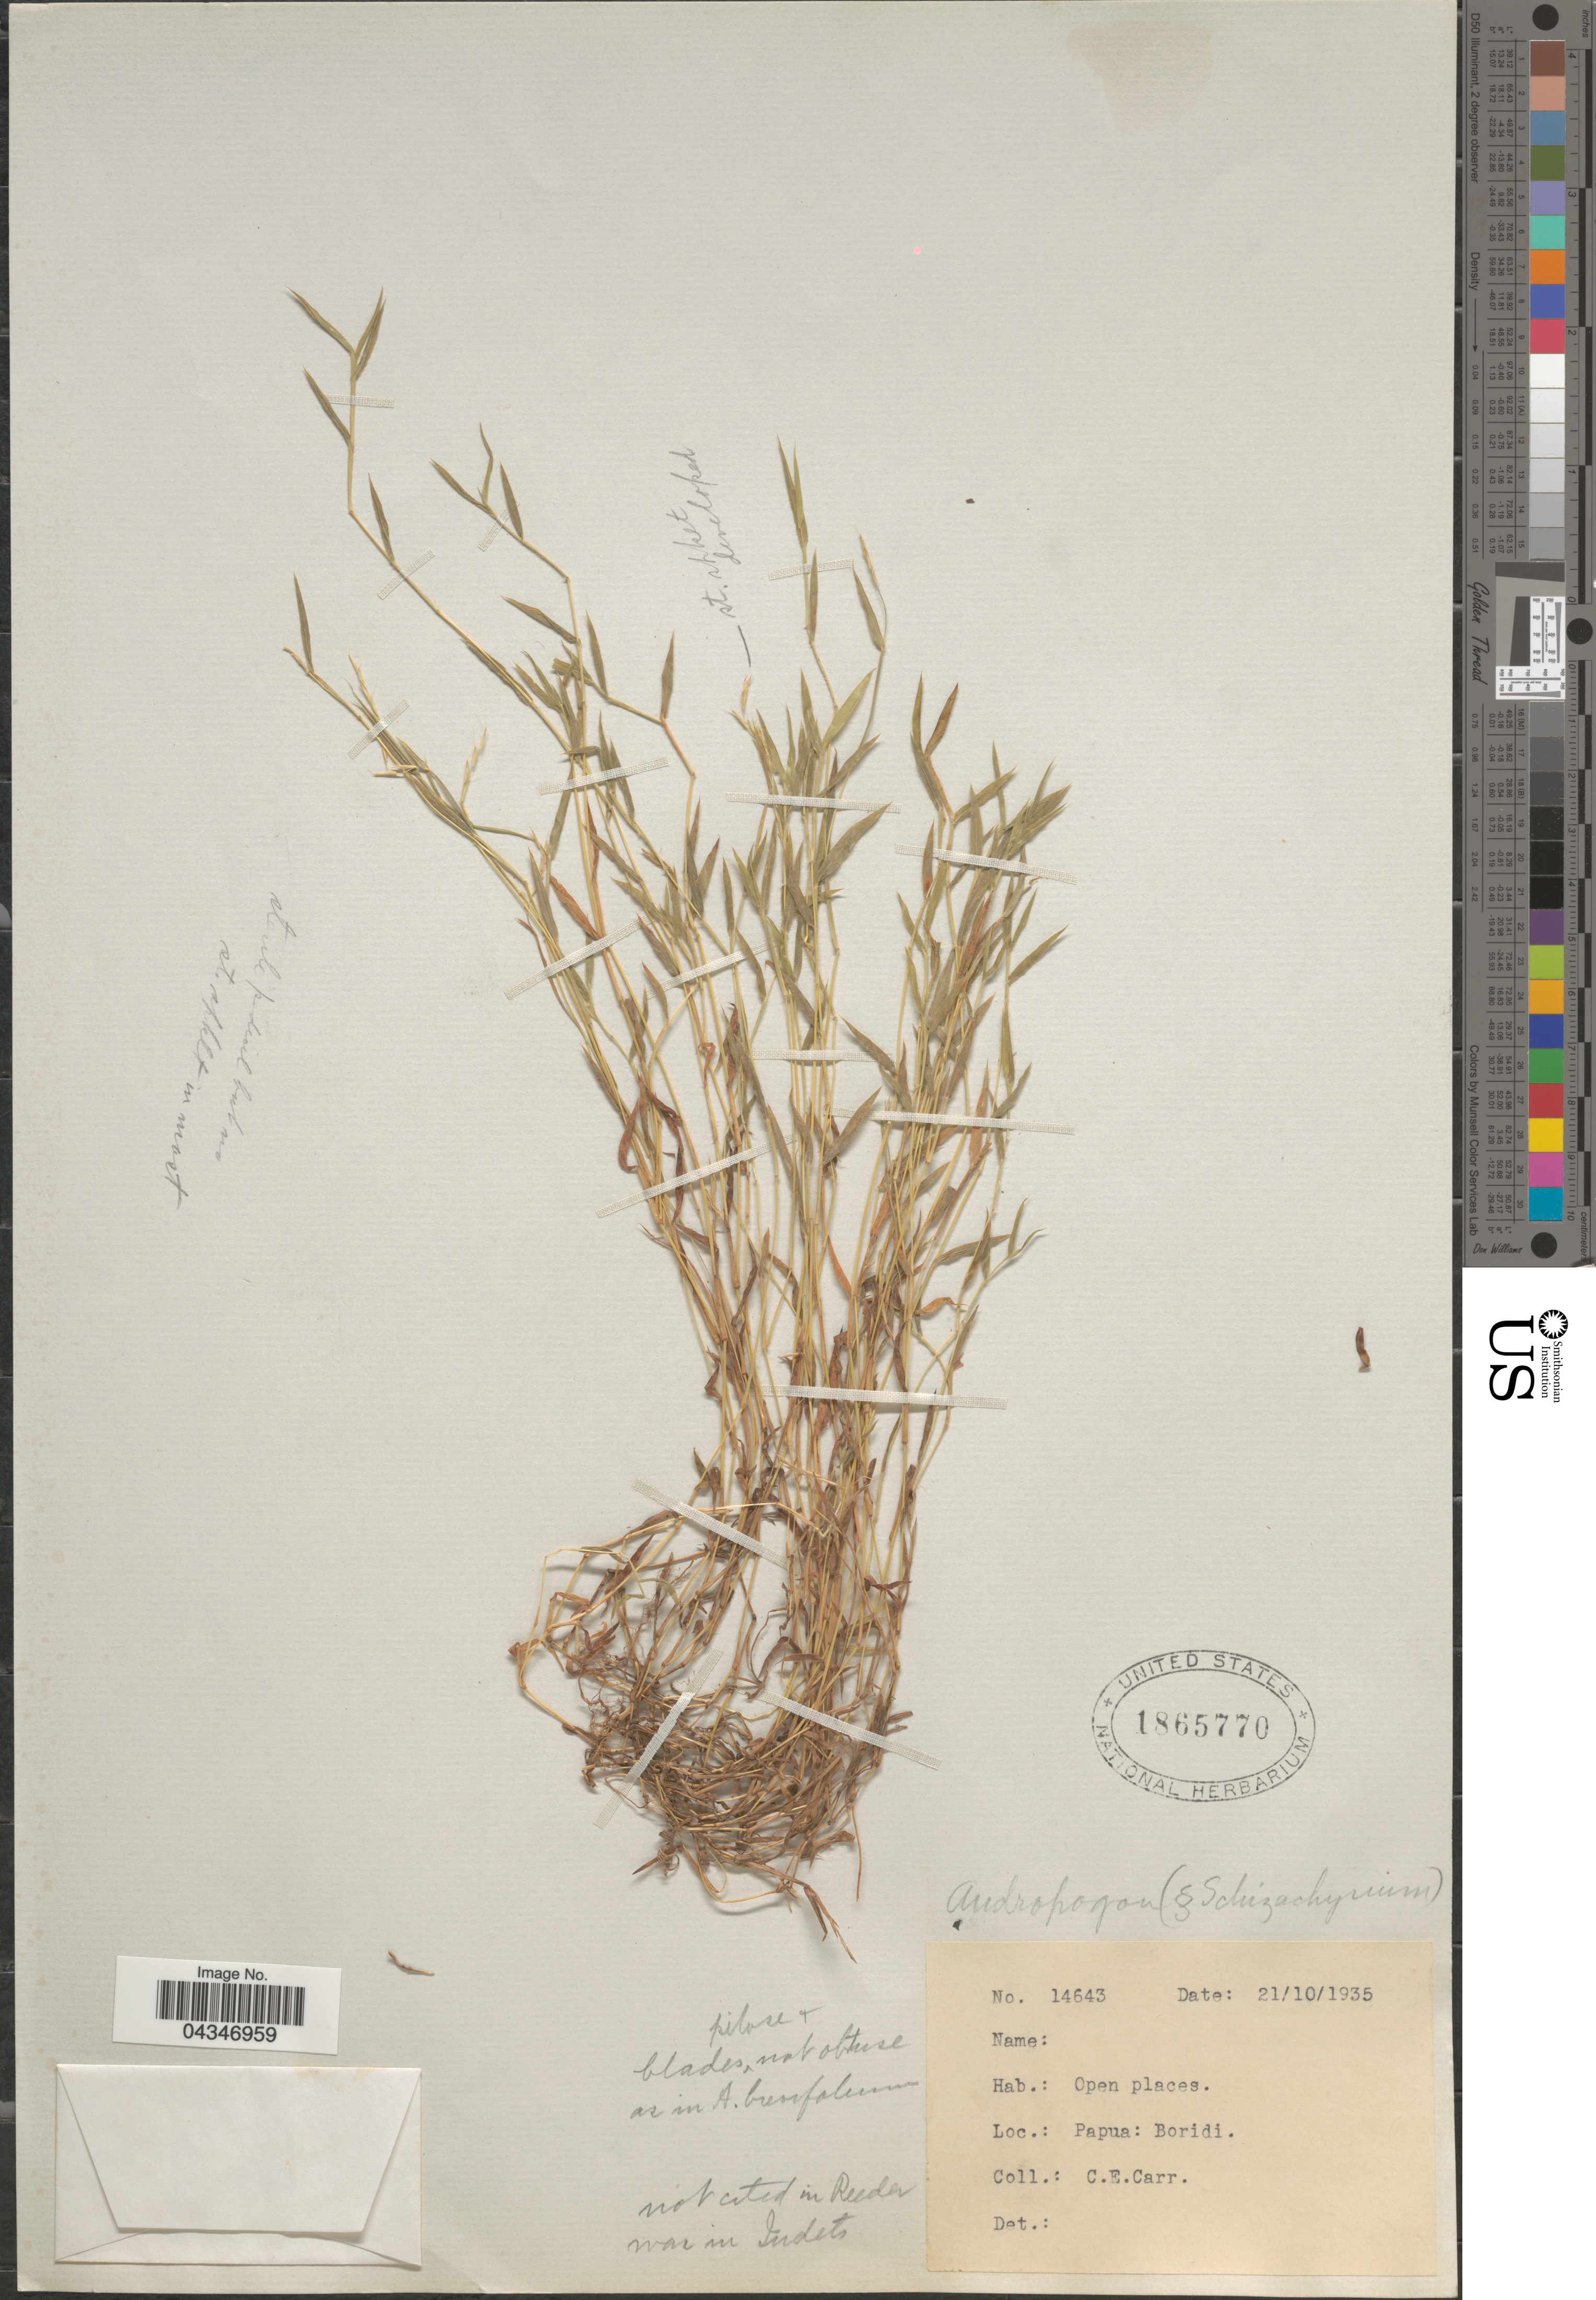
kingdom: Plantae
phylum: Tracheophyta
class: Liliopsida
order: Poales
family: Poaceae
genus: Andropogon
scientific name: Andropogon sp.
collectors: C. Carr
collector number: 14643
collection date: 1935-10-21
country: Indonesia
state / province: Papua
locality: Open places. Papua: Boridi.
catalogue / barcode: US 1865770